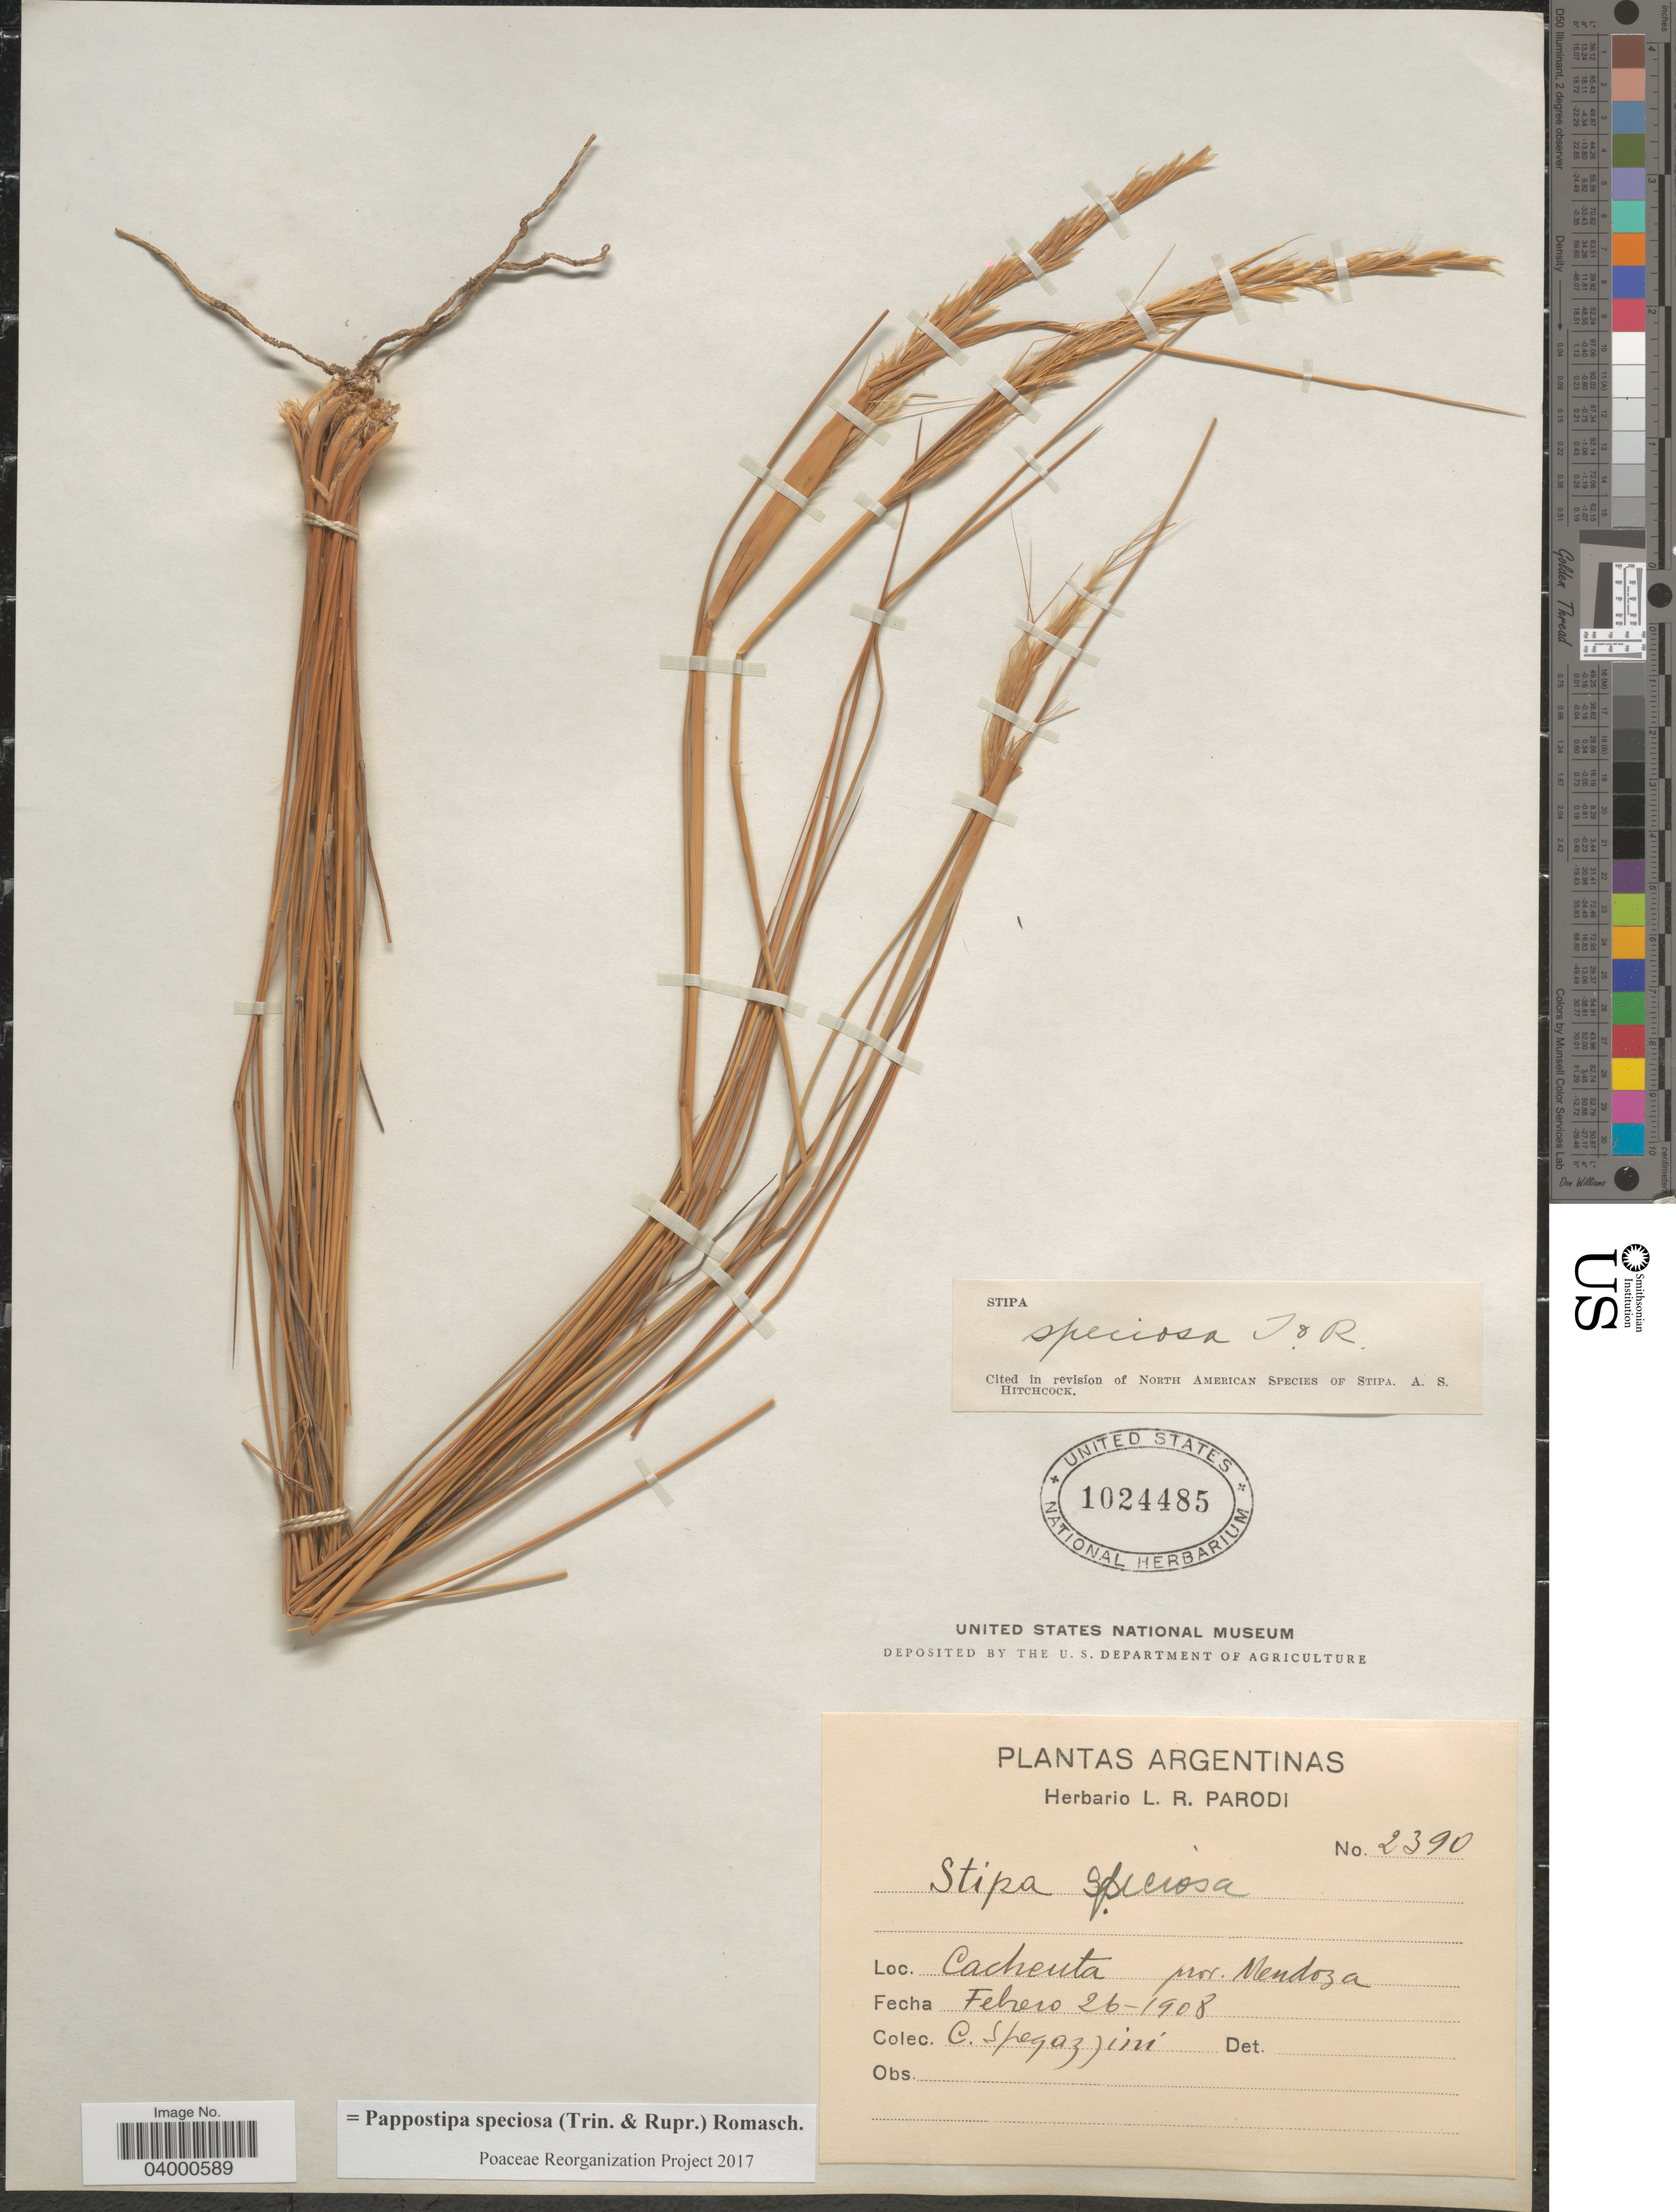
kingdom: Plantae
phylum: Tracheophyta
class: Liliopsida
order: Poales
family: Poaceae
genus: Pappostipa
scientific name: Pappostipa speciosa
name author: (Trin. & Rupr.) Romasch.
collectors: C. L. Spegazzini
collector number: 2390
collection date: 1908-02-26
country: Argentina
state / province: Mendoza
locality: Cacheuta.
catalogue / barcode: US 1024485